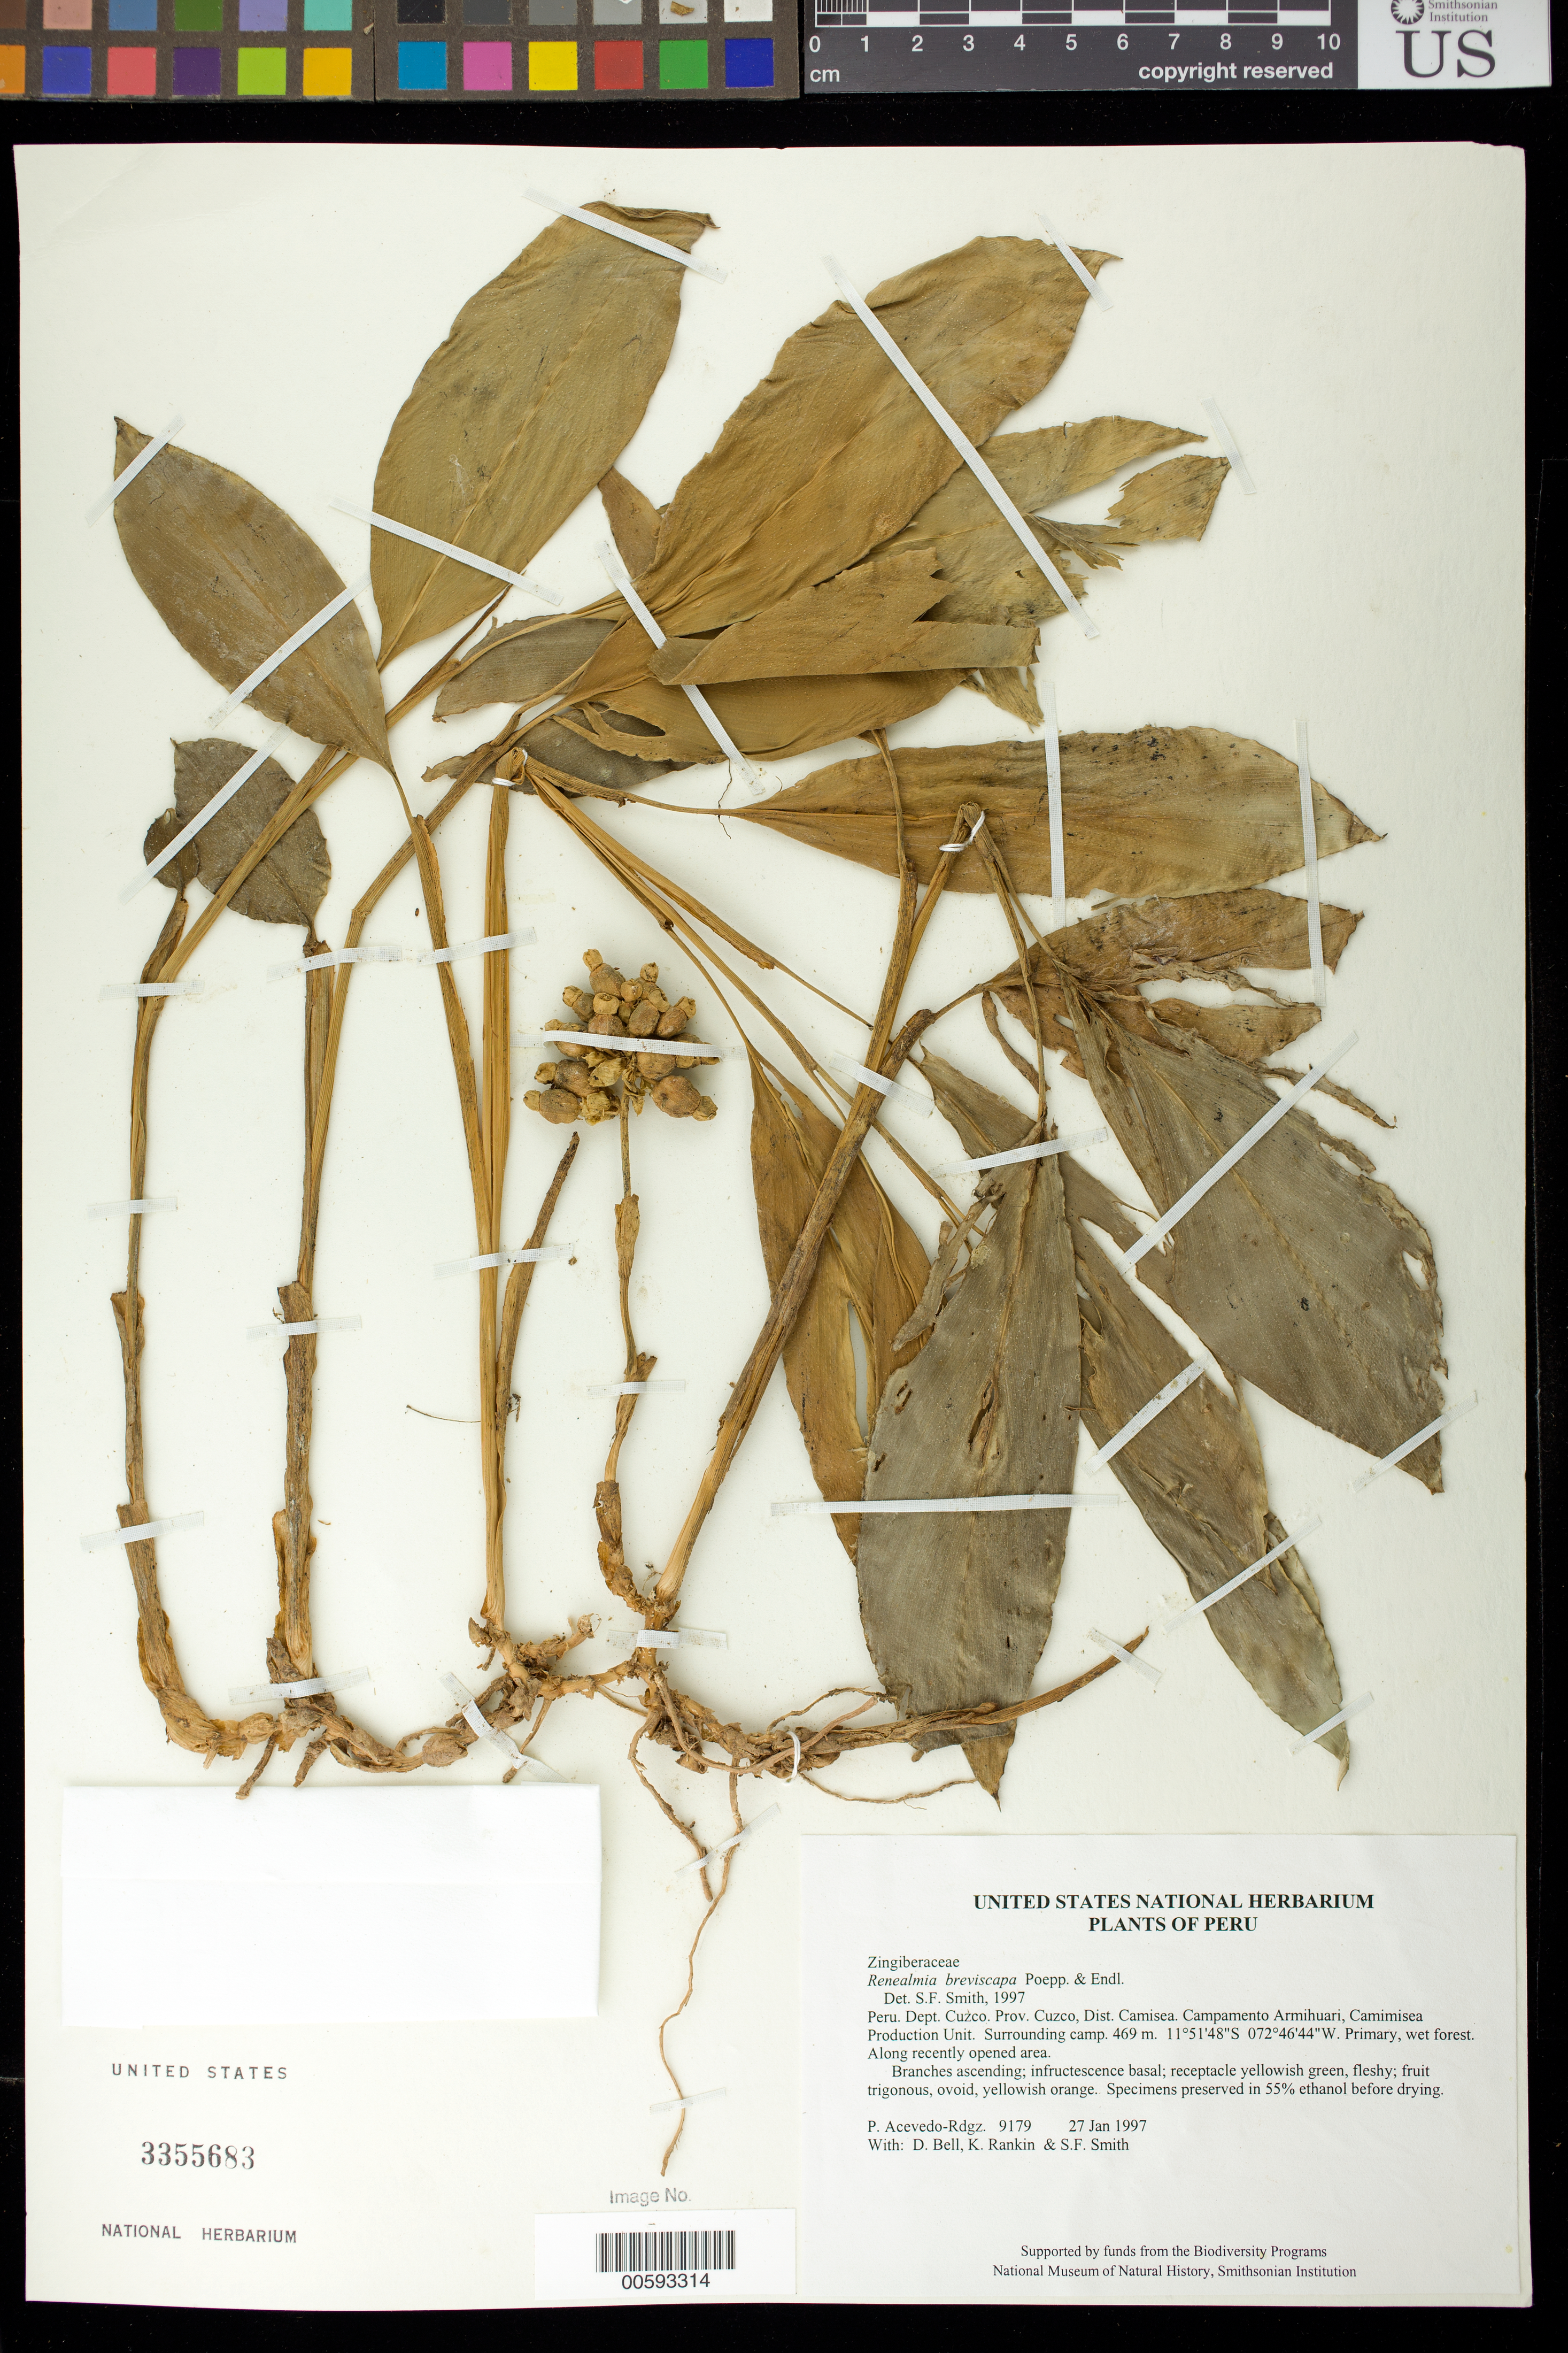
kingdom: Plantae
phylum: Tracheophyta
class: Liliopsida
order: Zingiberales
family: Zingiberaceae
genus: Renealmia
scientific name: Renealmia breviscapa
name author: Poepp. & Endl.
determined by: Smith, Stephen F., (US), NMNH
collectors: P. Acevedo-Rodr., D. A. Bell, K. B. Rankin & S.F. Smith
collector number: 9179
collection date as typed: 27 Jan 1997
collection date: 1997-01-27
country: Peru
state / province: Cusco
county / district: Cusco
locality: Districto Camisea, Campamento Armihuari, Camimisea Production Unit. Surrounding camp.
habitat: Primary, wet forest.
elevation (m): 469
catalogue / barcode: US 3355683